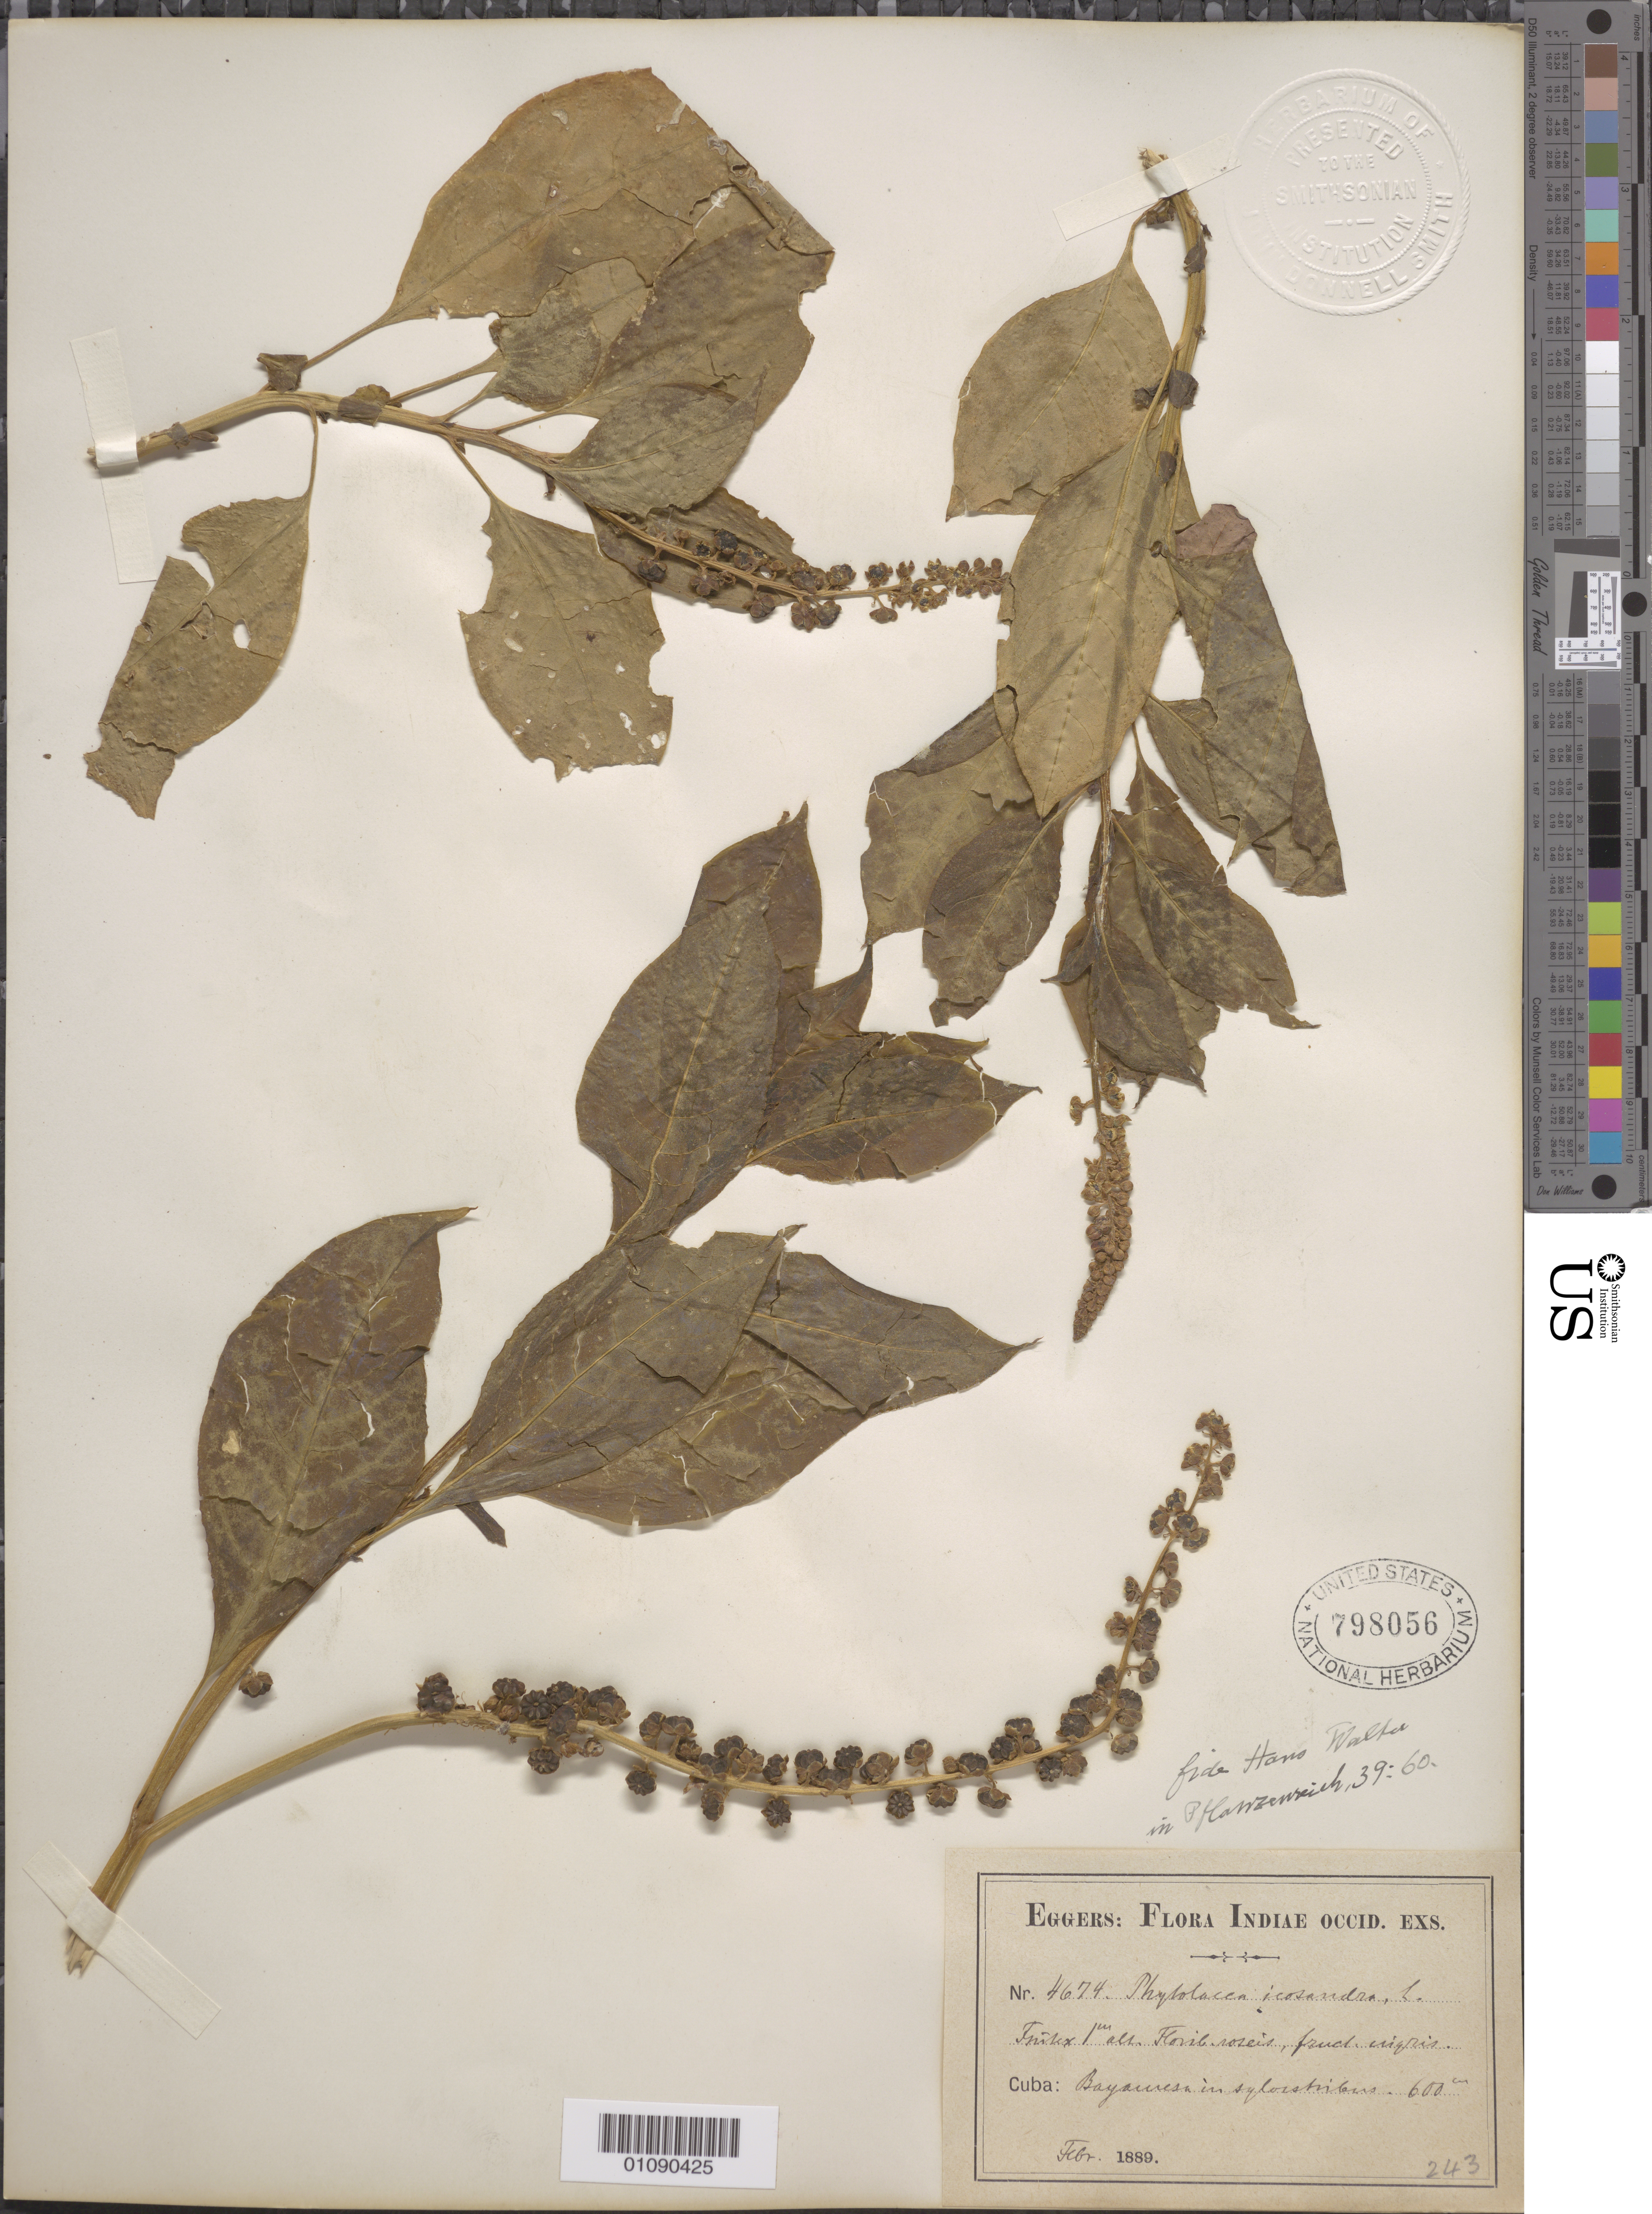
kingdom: Plantae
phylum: Tracheophyta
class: Magnoliopsida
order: Caryophyllales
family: Phytolaccaceae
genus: Phytolacca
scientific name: Phytolacca icosandra var. icosandra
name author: L.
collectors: H. F. A. von Eggers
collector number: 4674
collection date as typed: Feb 1889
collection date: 1889-02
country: Cuba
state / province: Granma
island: Cuba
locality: Bayamesa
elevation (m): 600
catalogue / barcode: US 798056